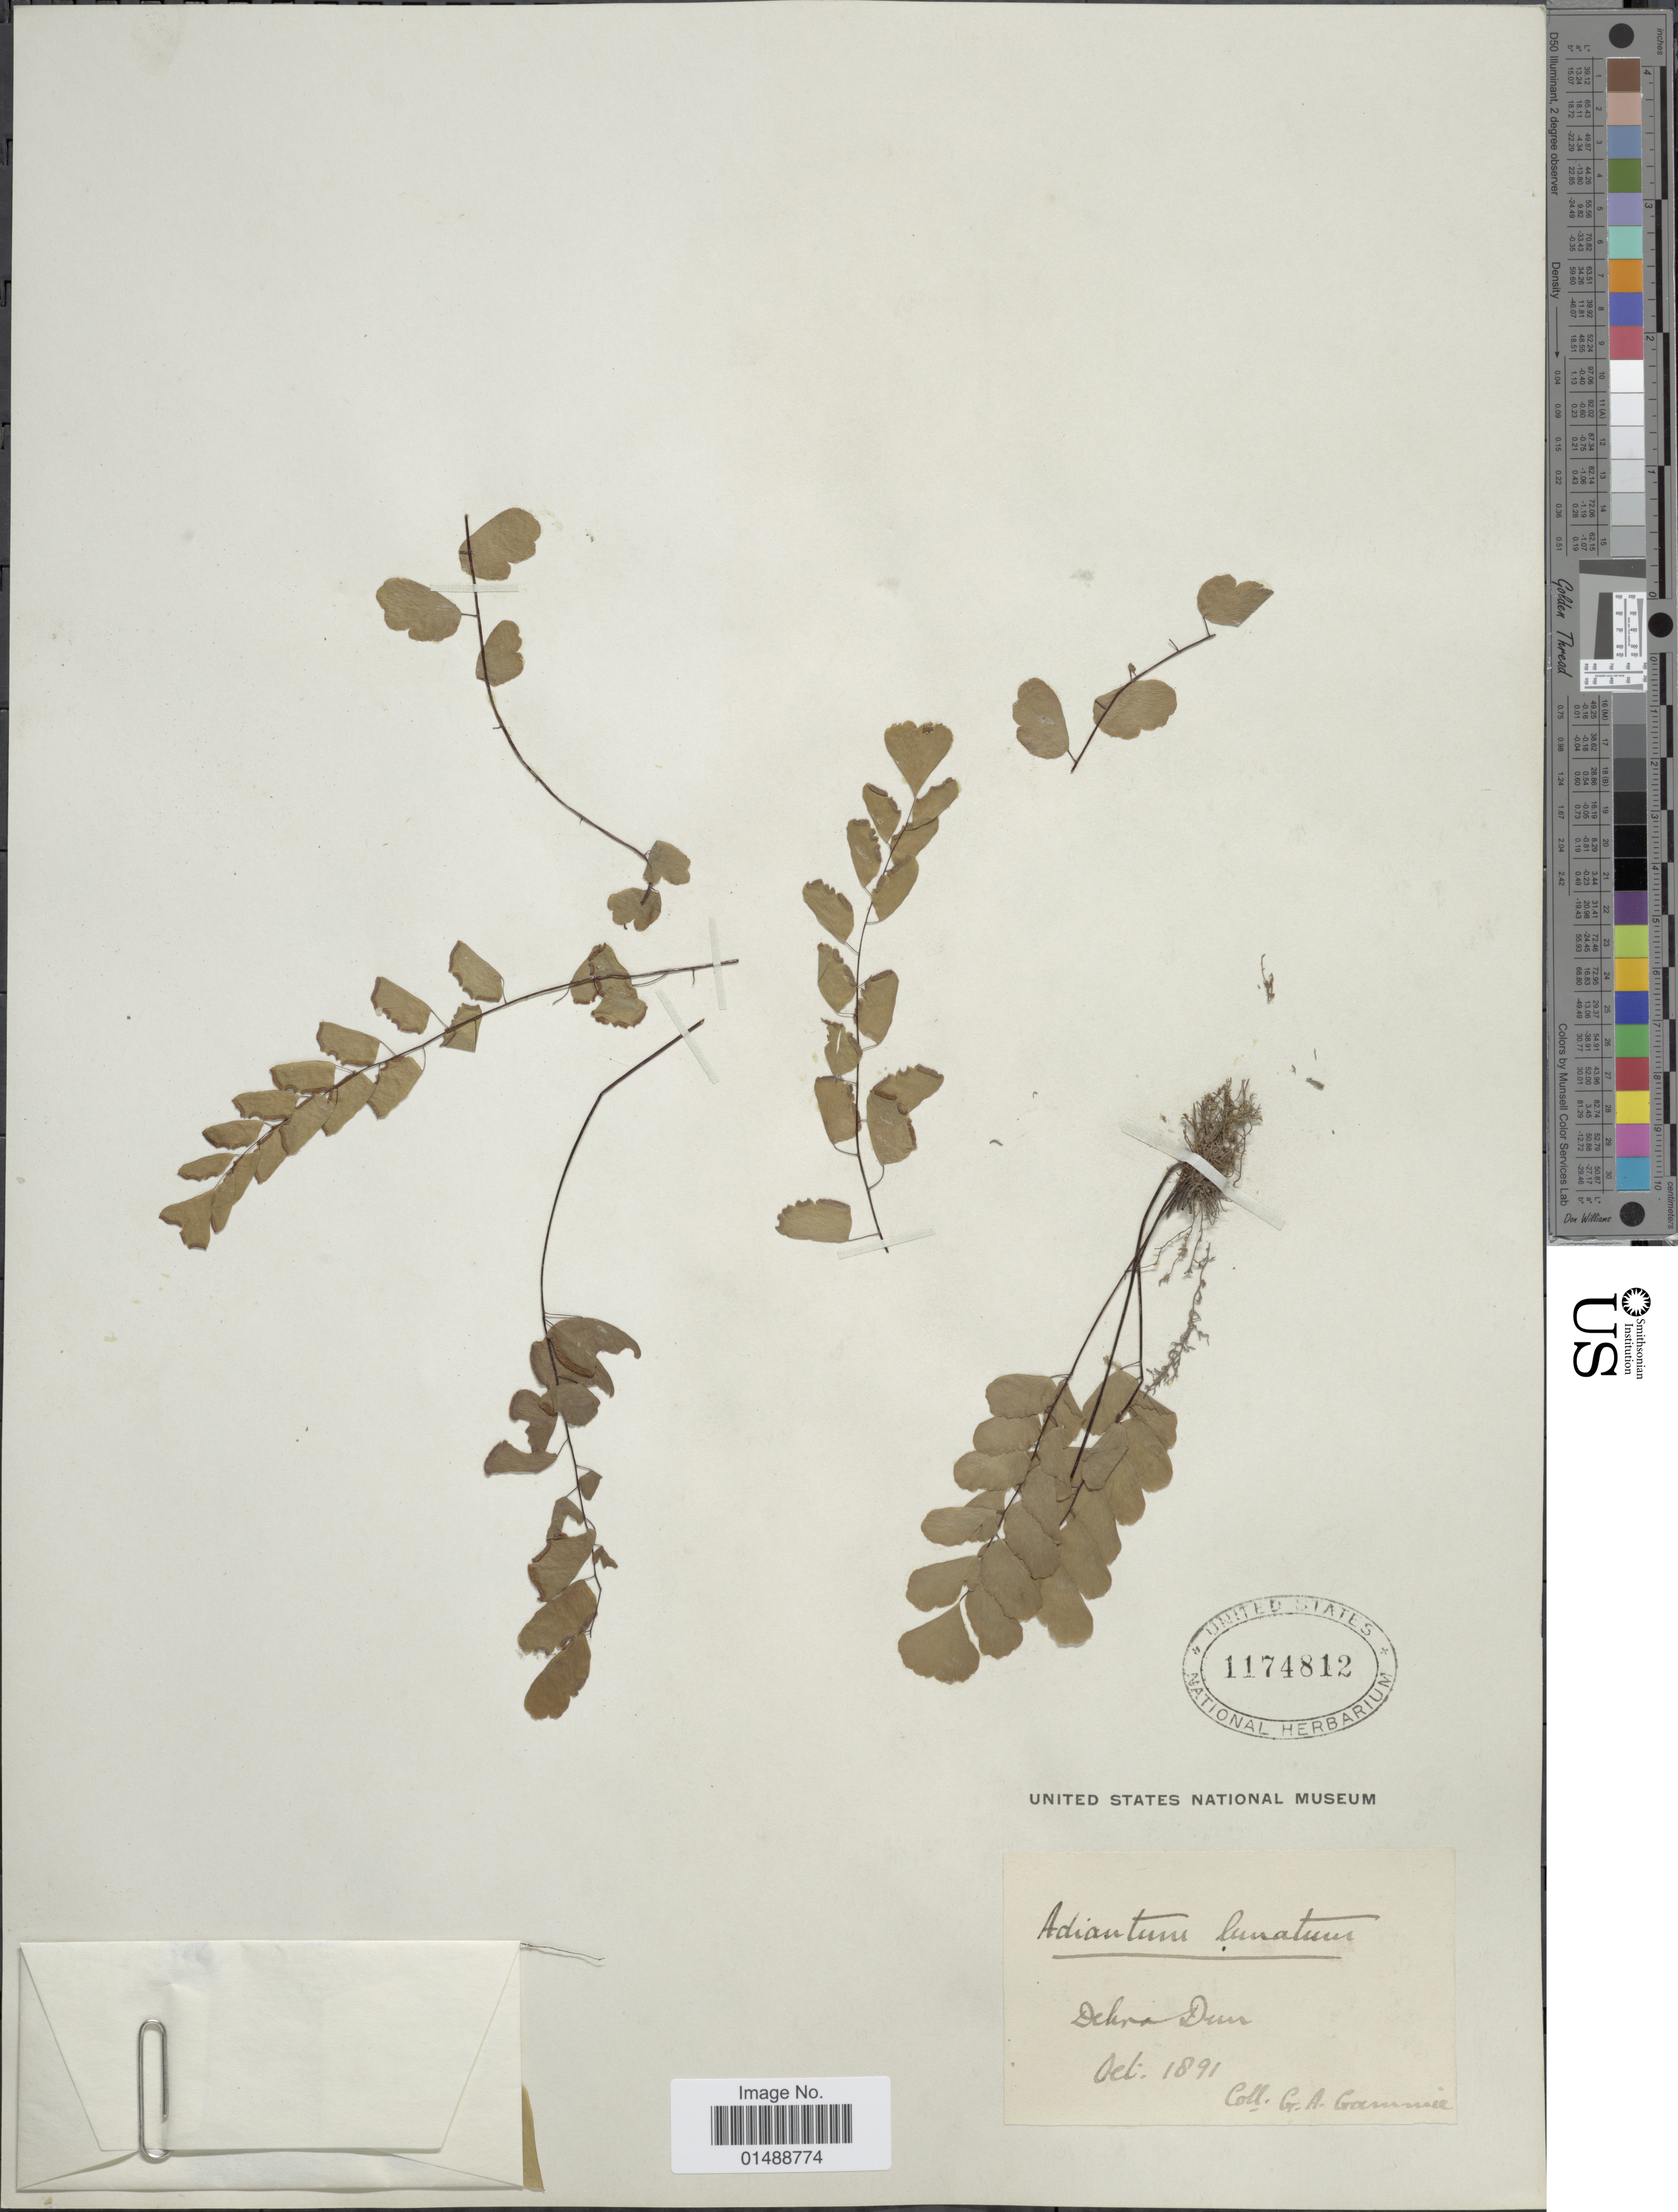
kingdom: Plantae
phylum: Tracheophyta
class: Polypodiopsida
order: Polypodiales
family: Pteridaceae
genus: Adiantum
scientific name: Adiantum philippense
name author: L.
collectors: G. Gammie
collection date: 1891-10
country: India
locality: Dehra Dun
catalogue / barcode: US 1174812